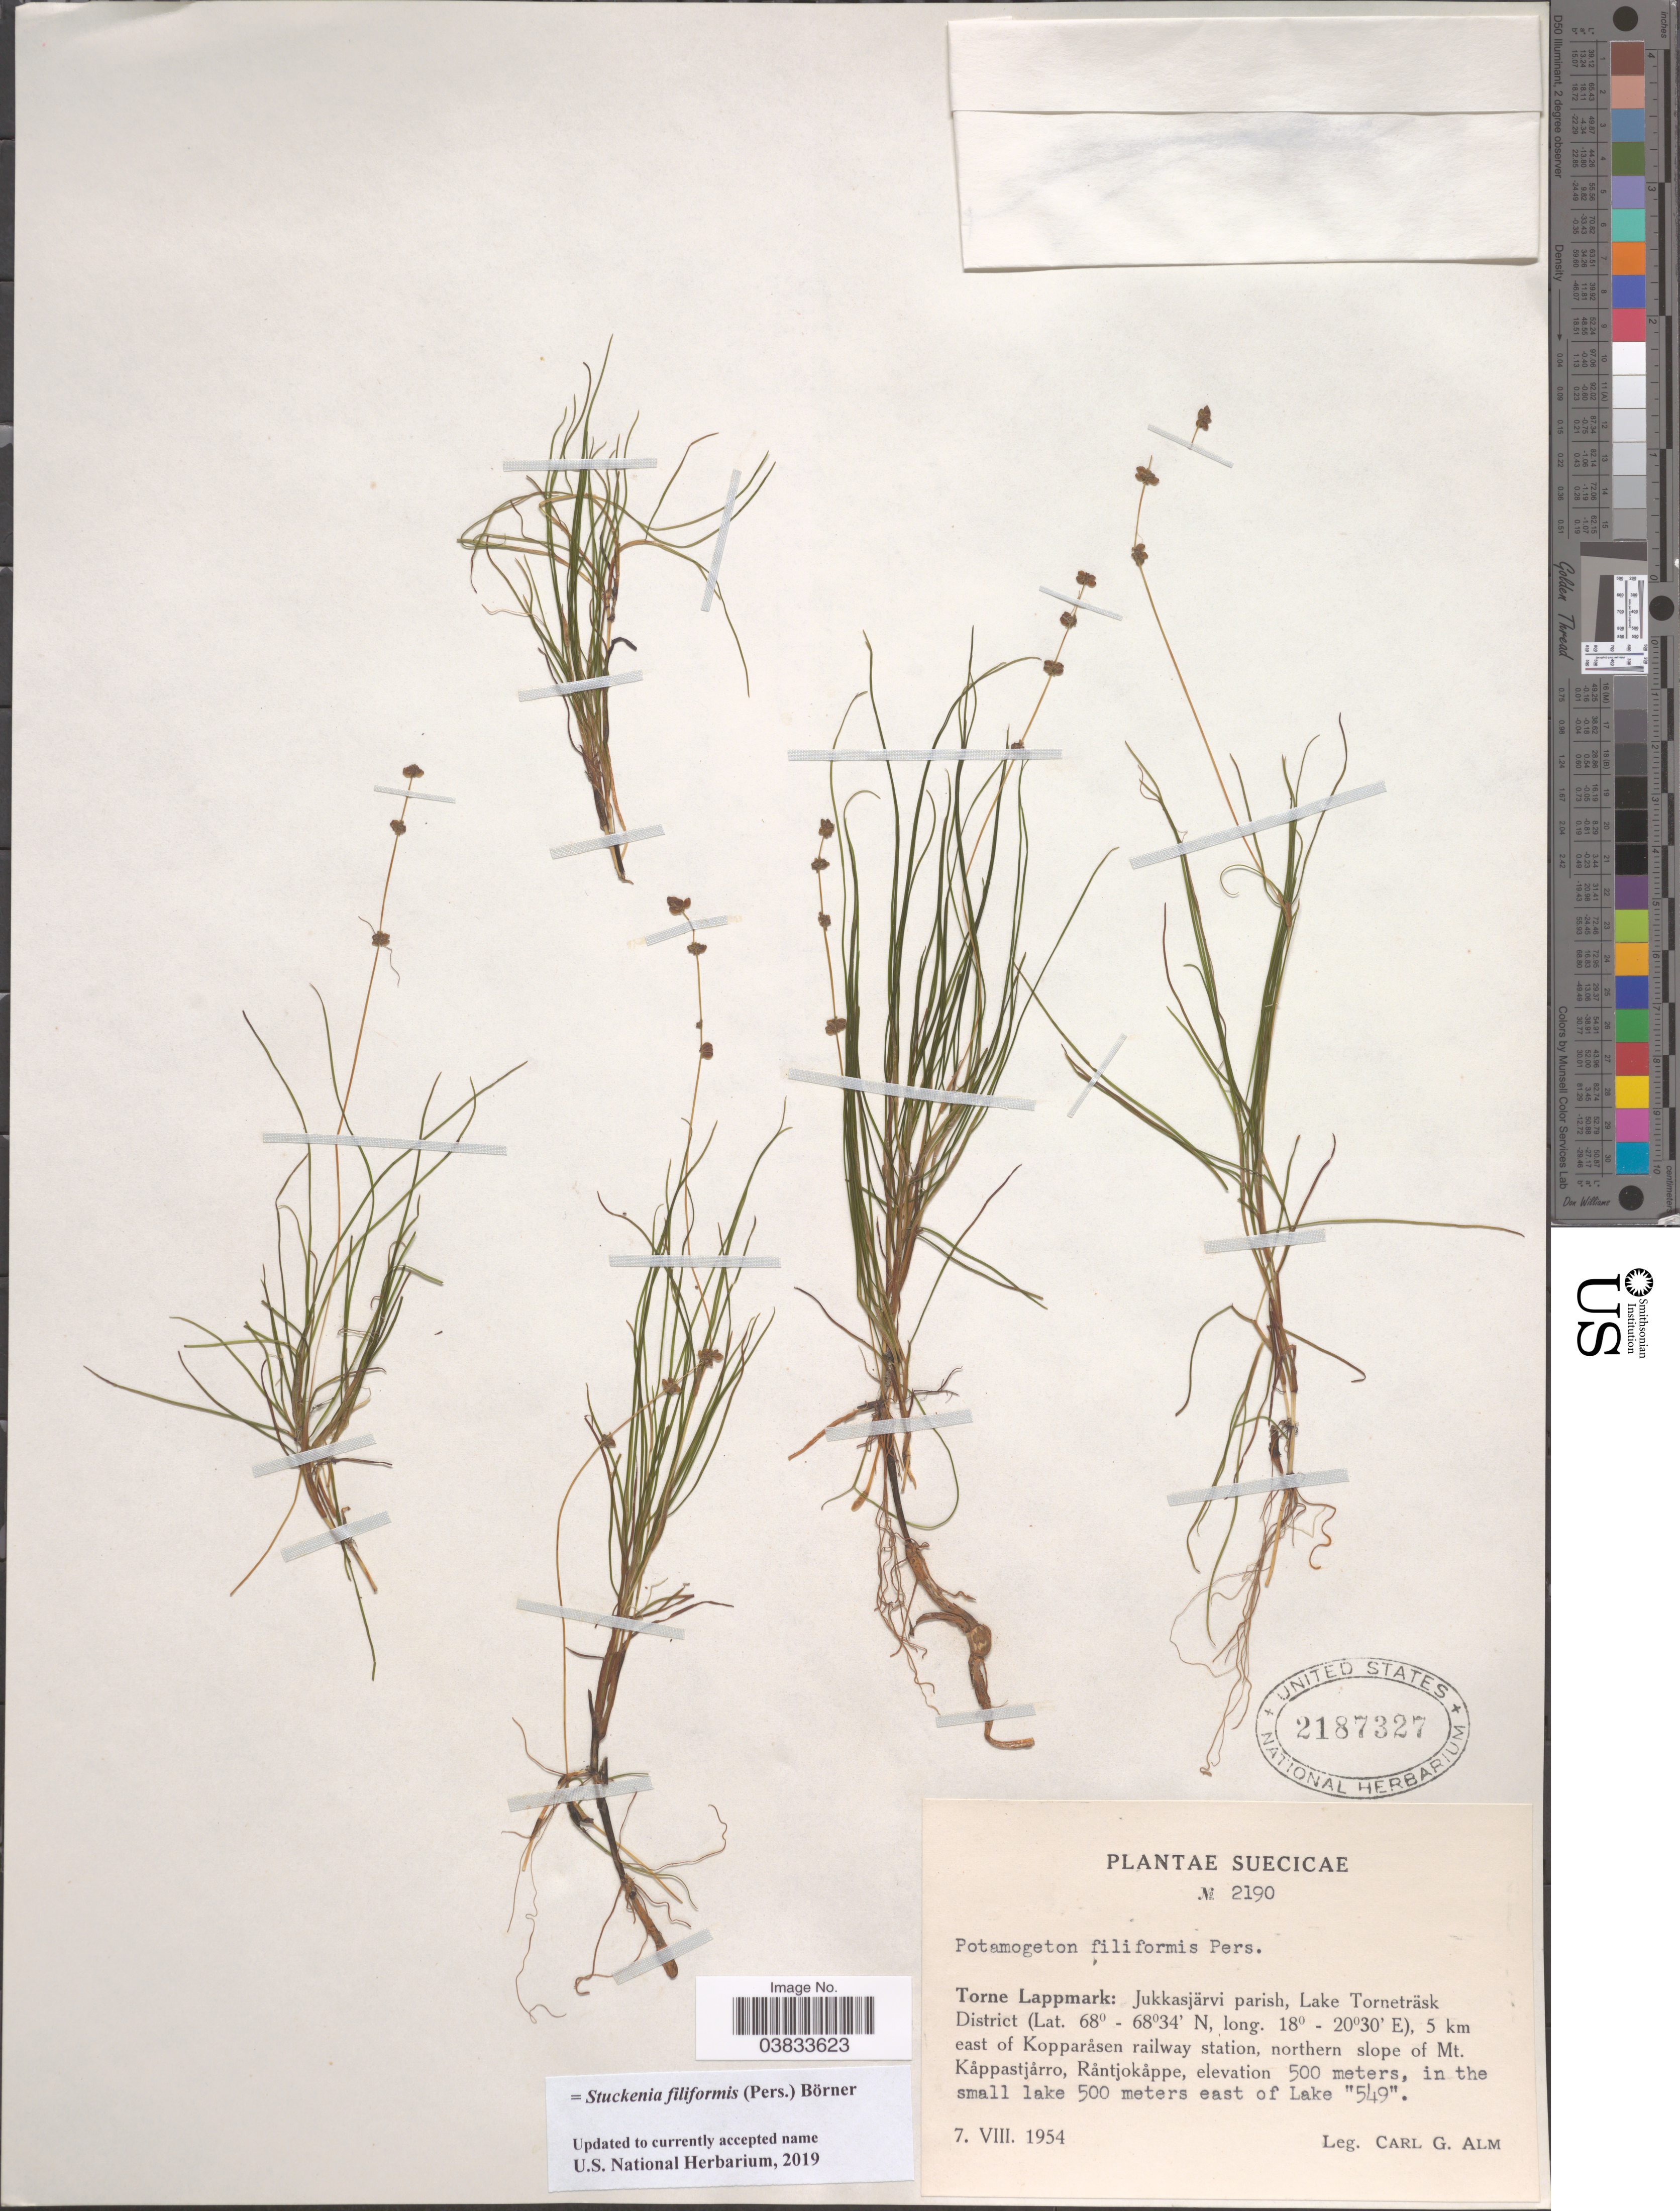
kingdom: Plantae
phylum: Tracheophyta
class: Liliopsida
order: Alismatales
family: Potamogetonaceae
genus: Stuckenia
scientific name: Stuckenia filiformis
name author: (Pers.) Börner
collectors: C. G. Alm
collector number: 2190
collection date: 1954-08-07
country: Sweden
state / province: Norrbotten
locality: Suecicae. Torne Lappmark: Jukkasjärvi parish, Lake Torneträsk District, 5 km east of Kopparåsen railway station, northern slope of Mt. Kåppastjårro, Råntjokåppe, 500 meters east of Lake "549".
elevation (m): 500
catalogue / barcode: US 2187327